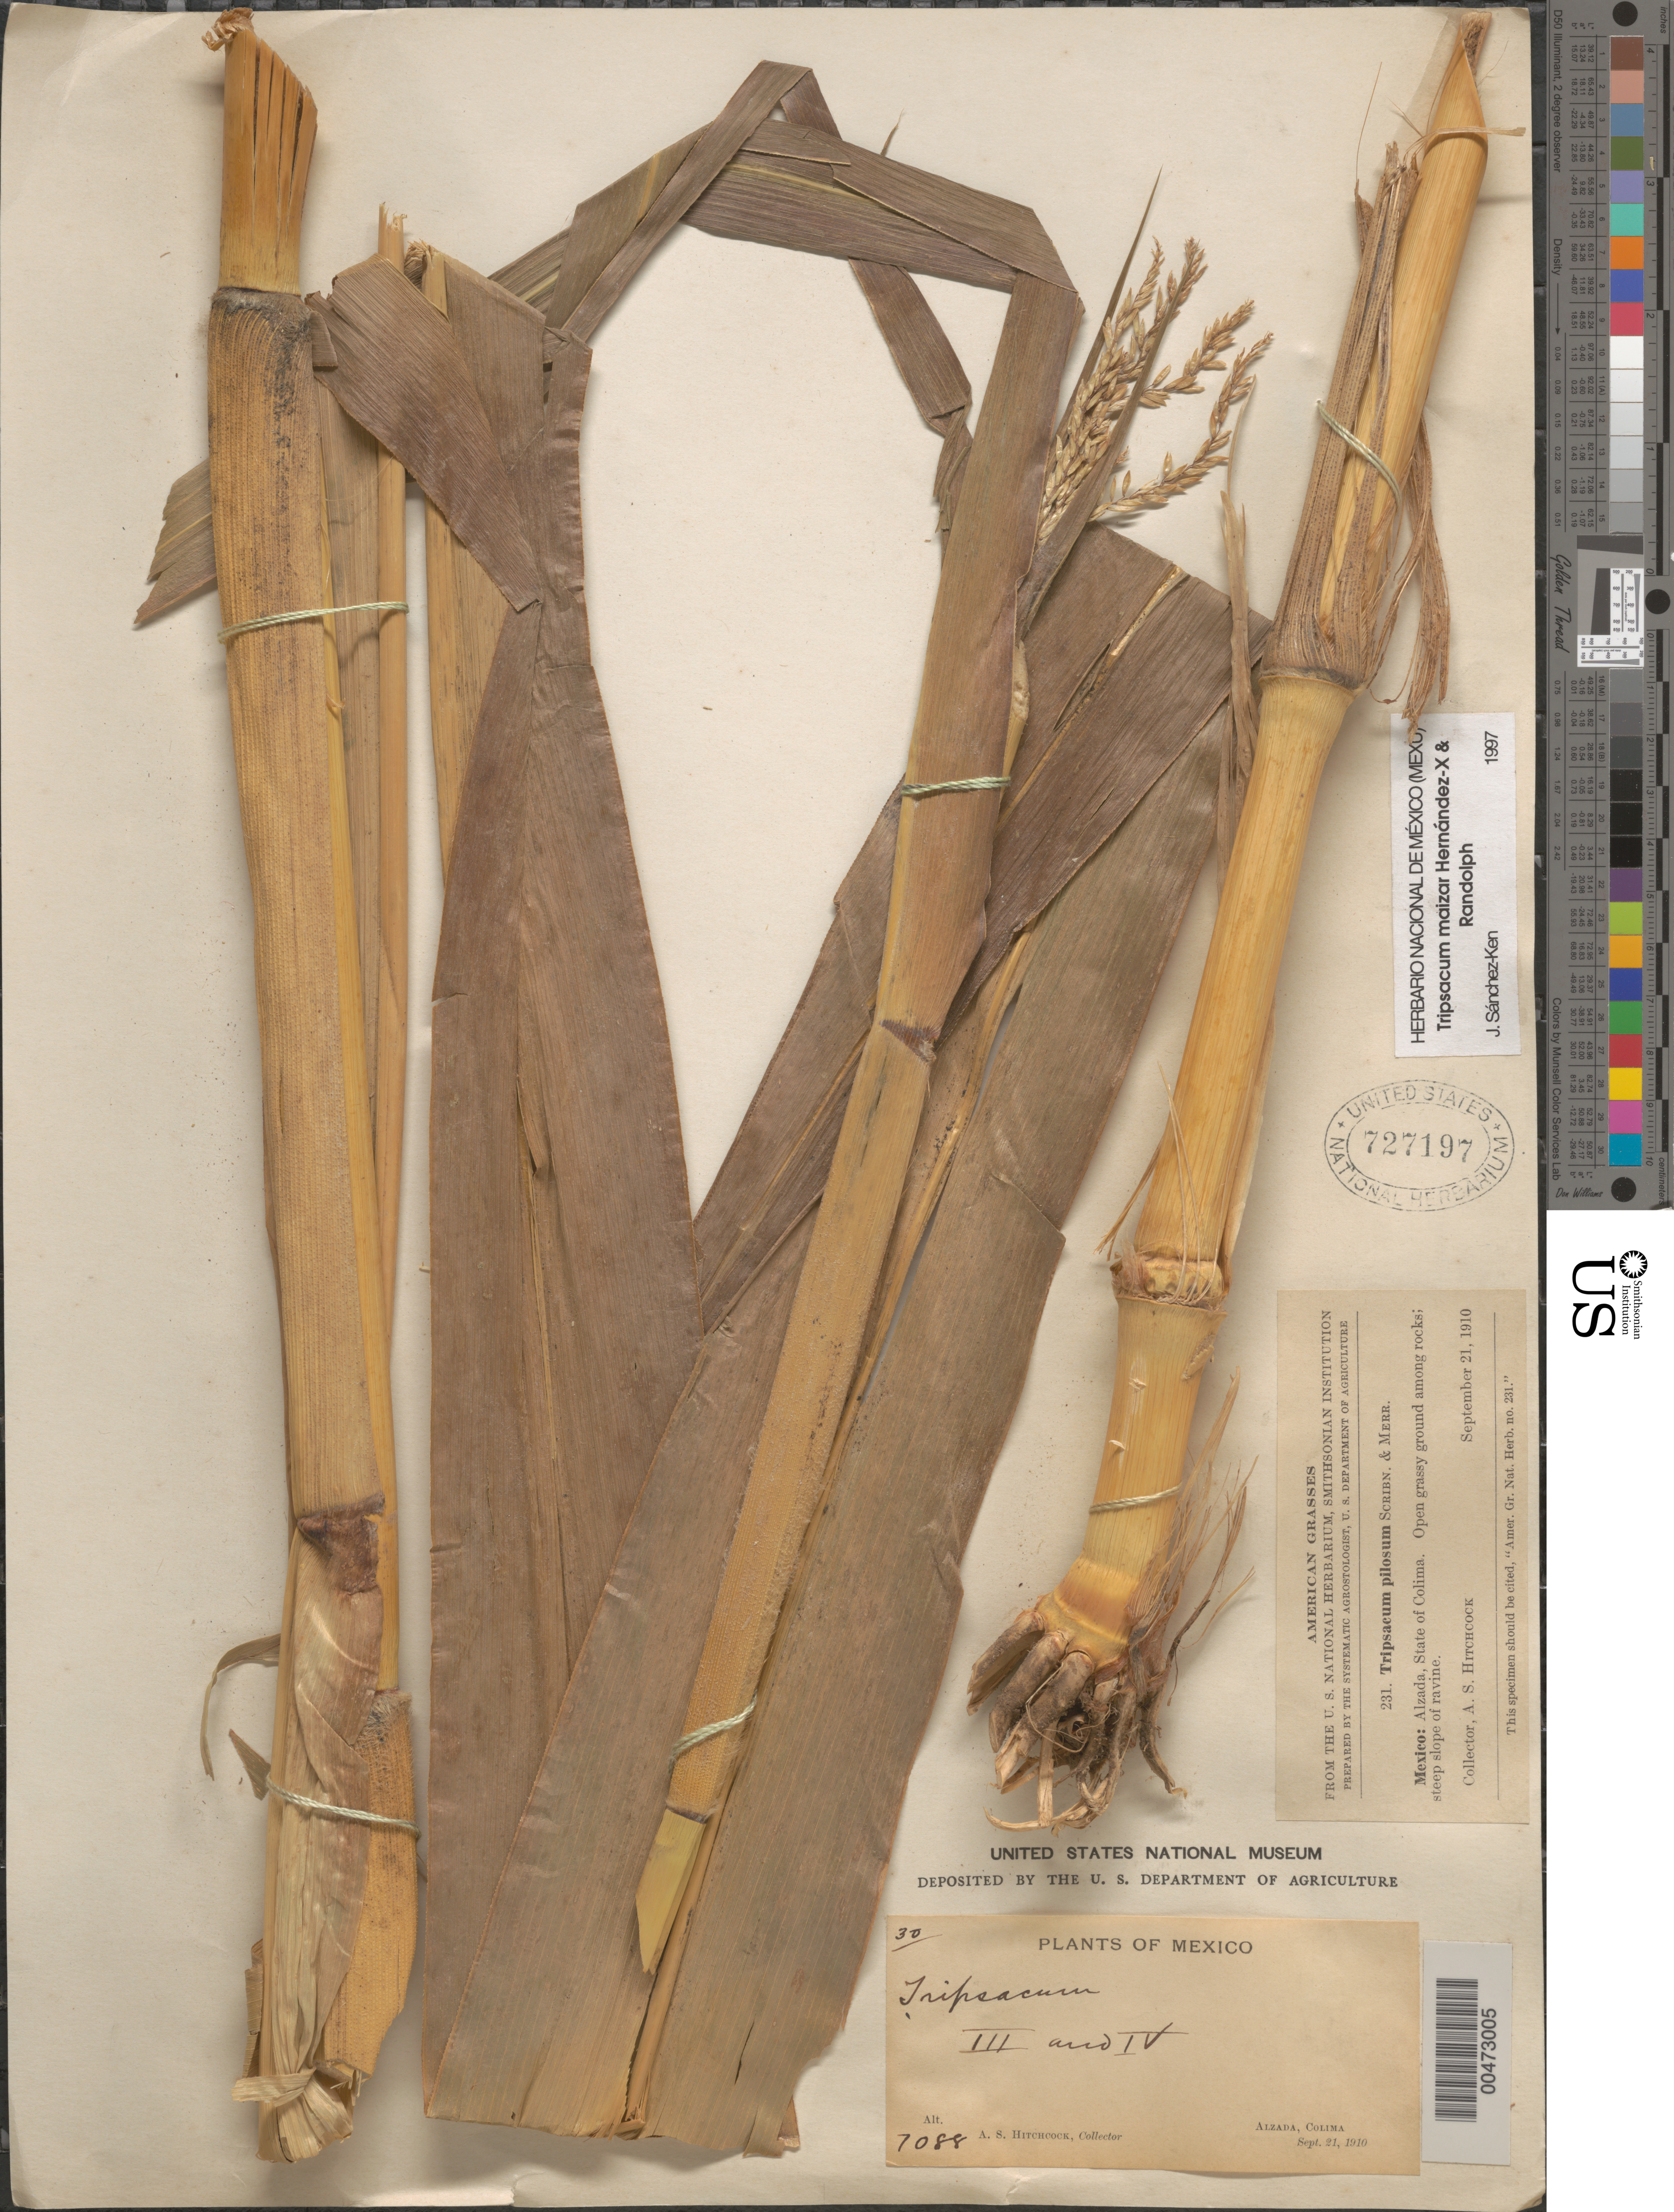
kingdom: Plantae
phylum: Tracheophyta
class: Liliopsida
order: Poales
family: Poaceae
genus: Tripsacum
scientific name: Tripsacum maizar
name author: Hern.-Xol. & Randolph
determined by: Sánchez-Ken, J. G.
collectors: A. S. Hitchcock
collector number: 7088/30/231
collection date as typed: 21 Sep 1910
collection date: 1910-09-21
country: Mexico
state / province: Colima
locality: Alzada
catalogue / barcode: US 727197